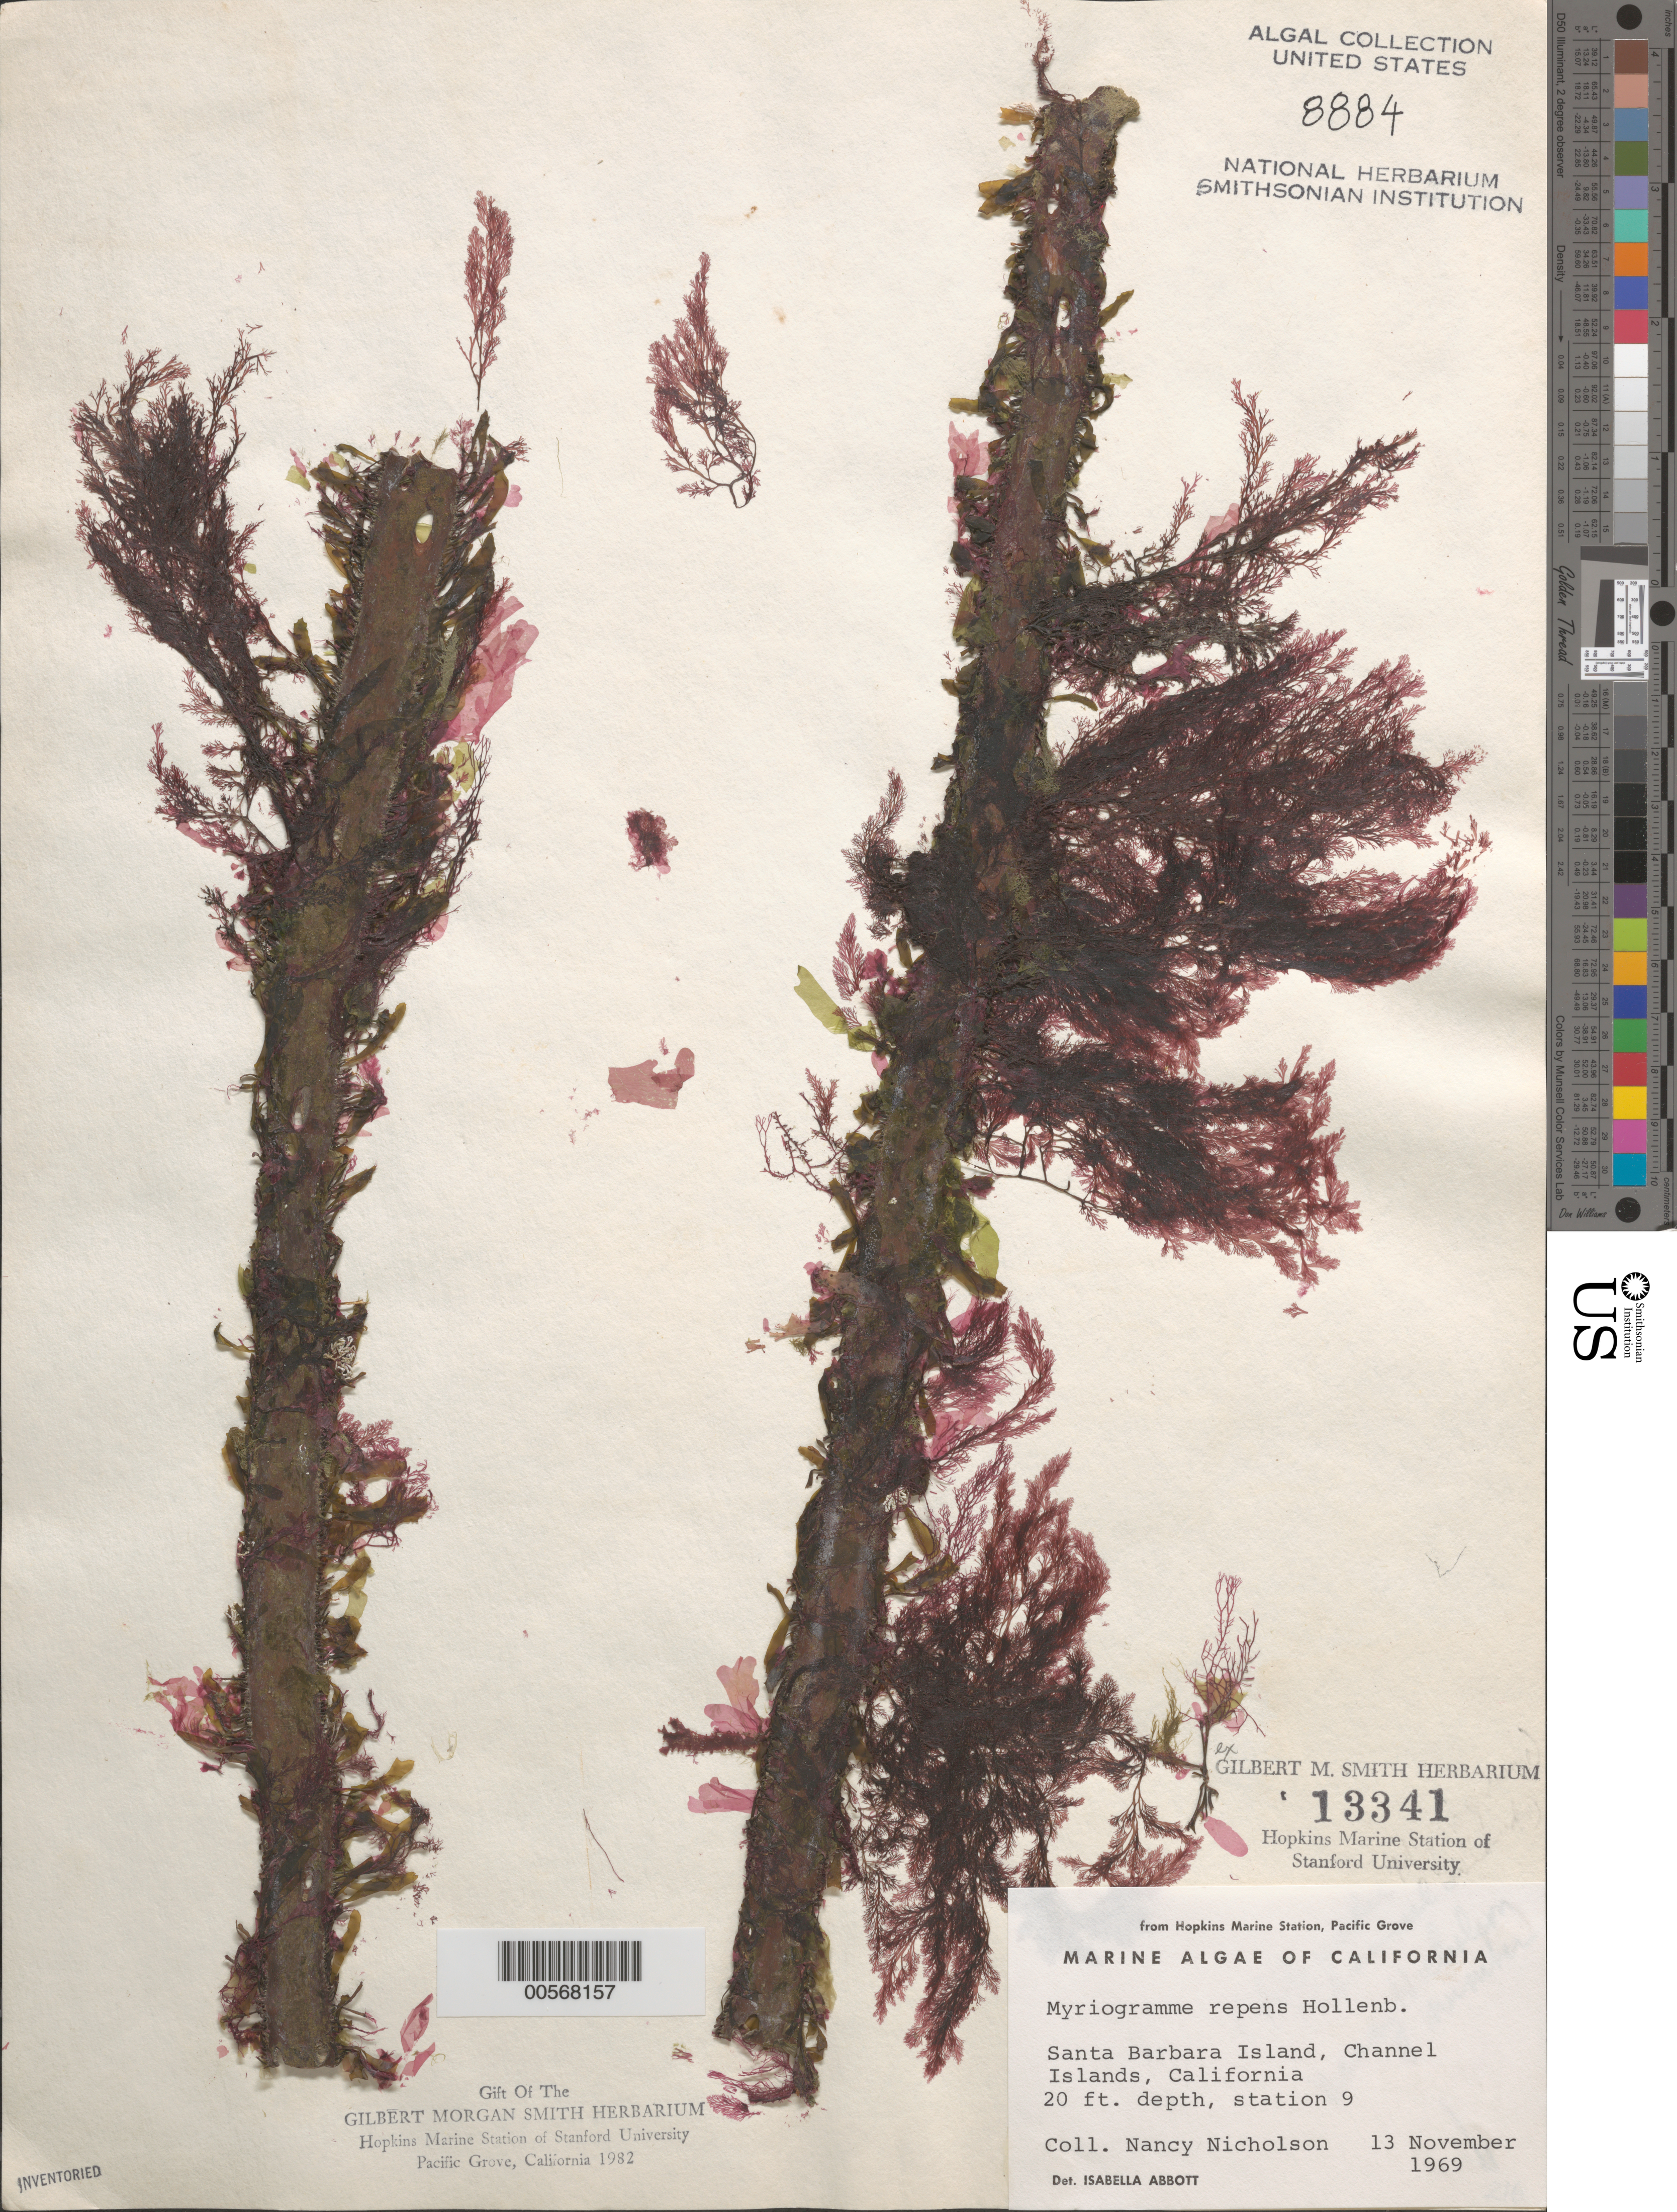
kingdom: Plantae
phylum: Rhodophyta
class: Florideophyceae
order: Ceramiales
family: Delesseriaceae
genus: Myriogramme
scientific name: Myriogramme repens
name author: Hollenb.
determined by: Abbott, Isabella A.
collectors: N. Nicholson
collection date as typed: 13 Nov 1969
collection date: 1969-11-13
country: United States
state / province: California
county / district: Santa Barbara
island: Santa Barbara Island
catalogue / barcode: US 8884